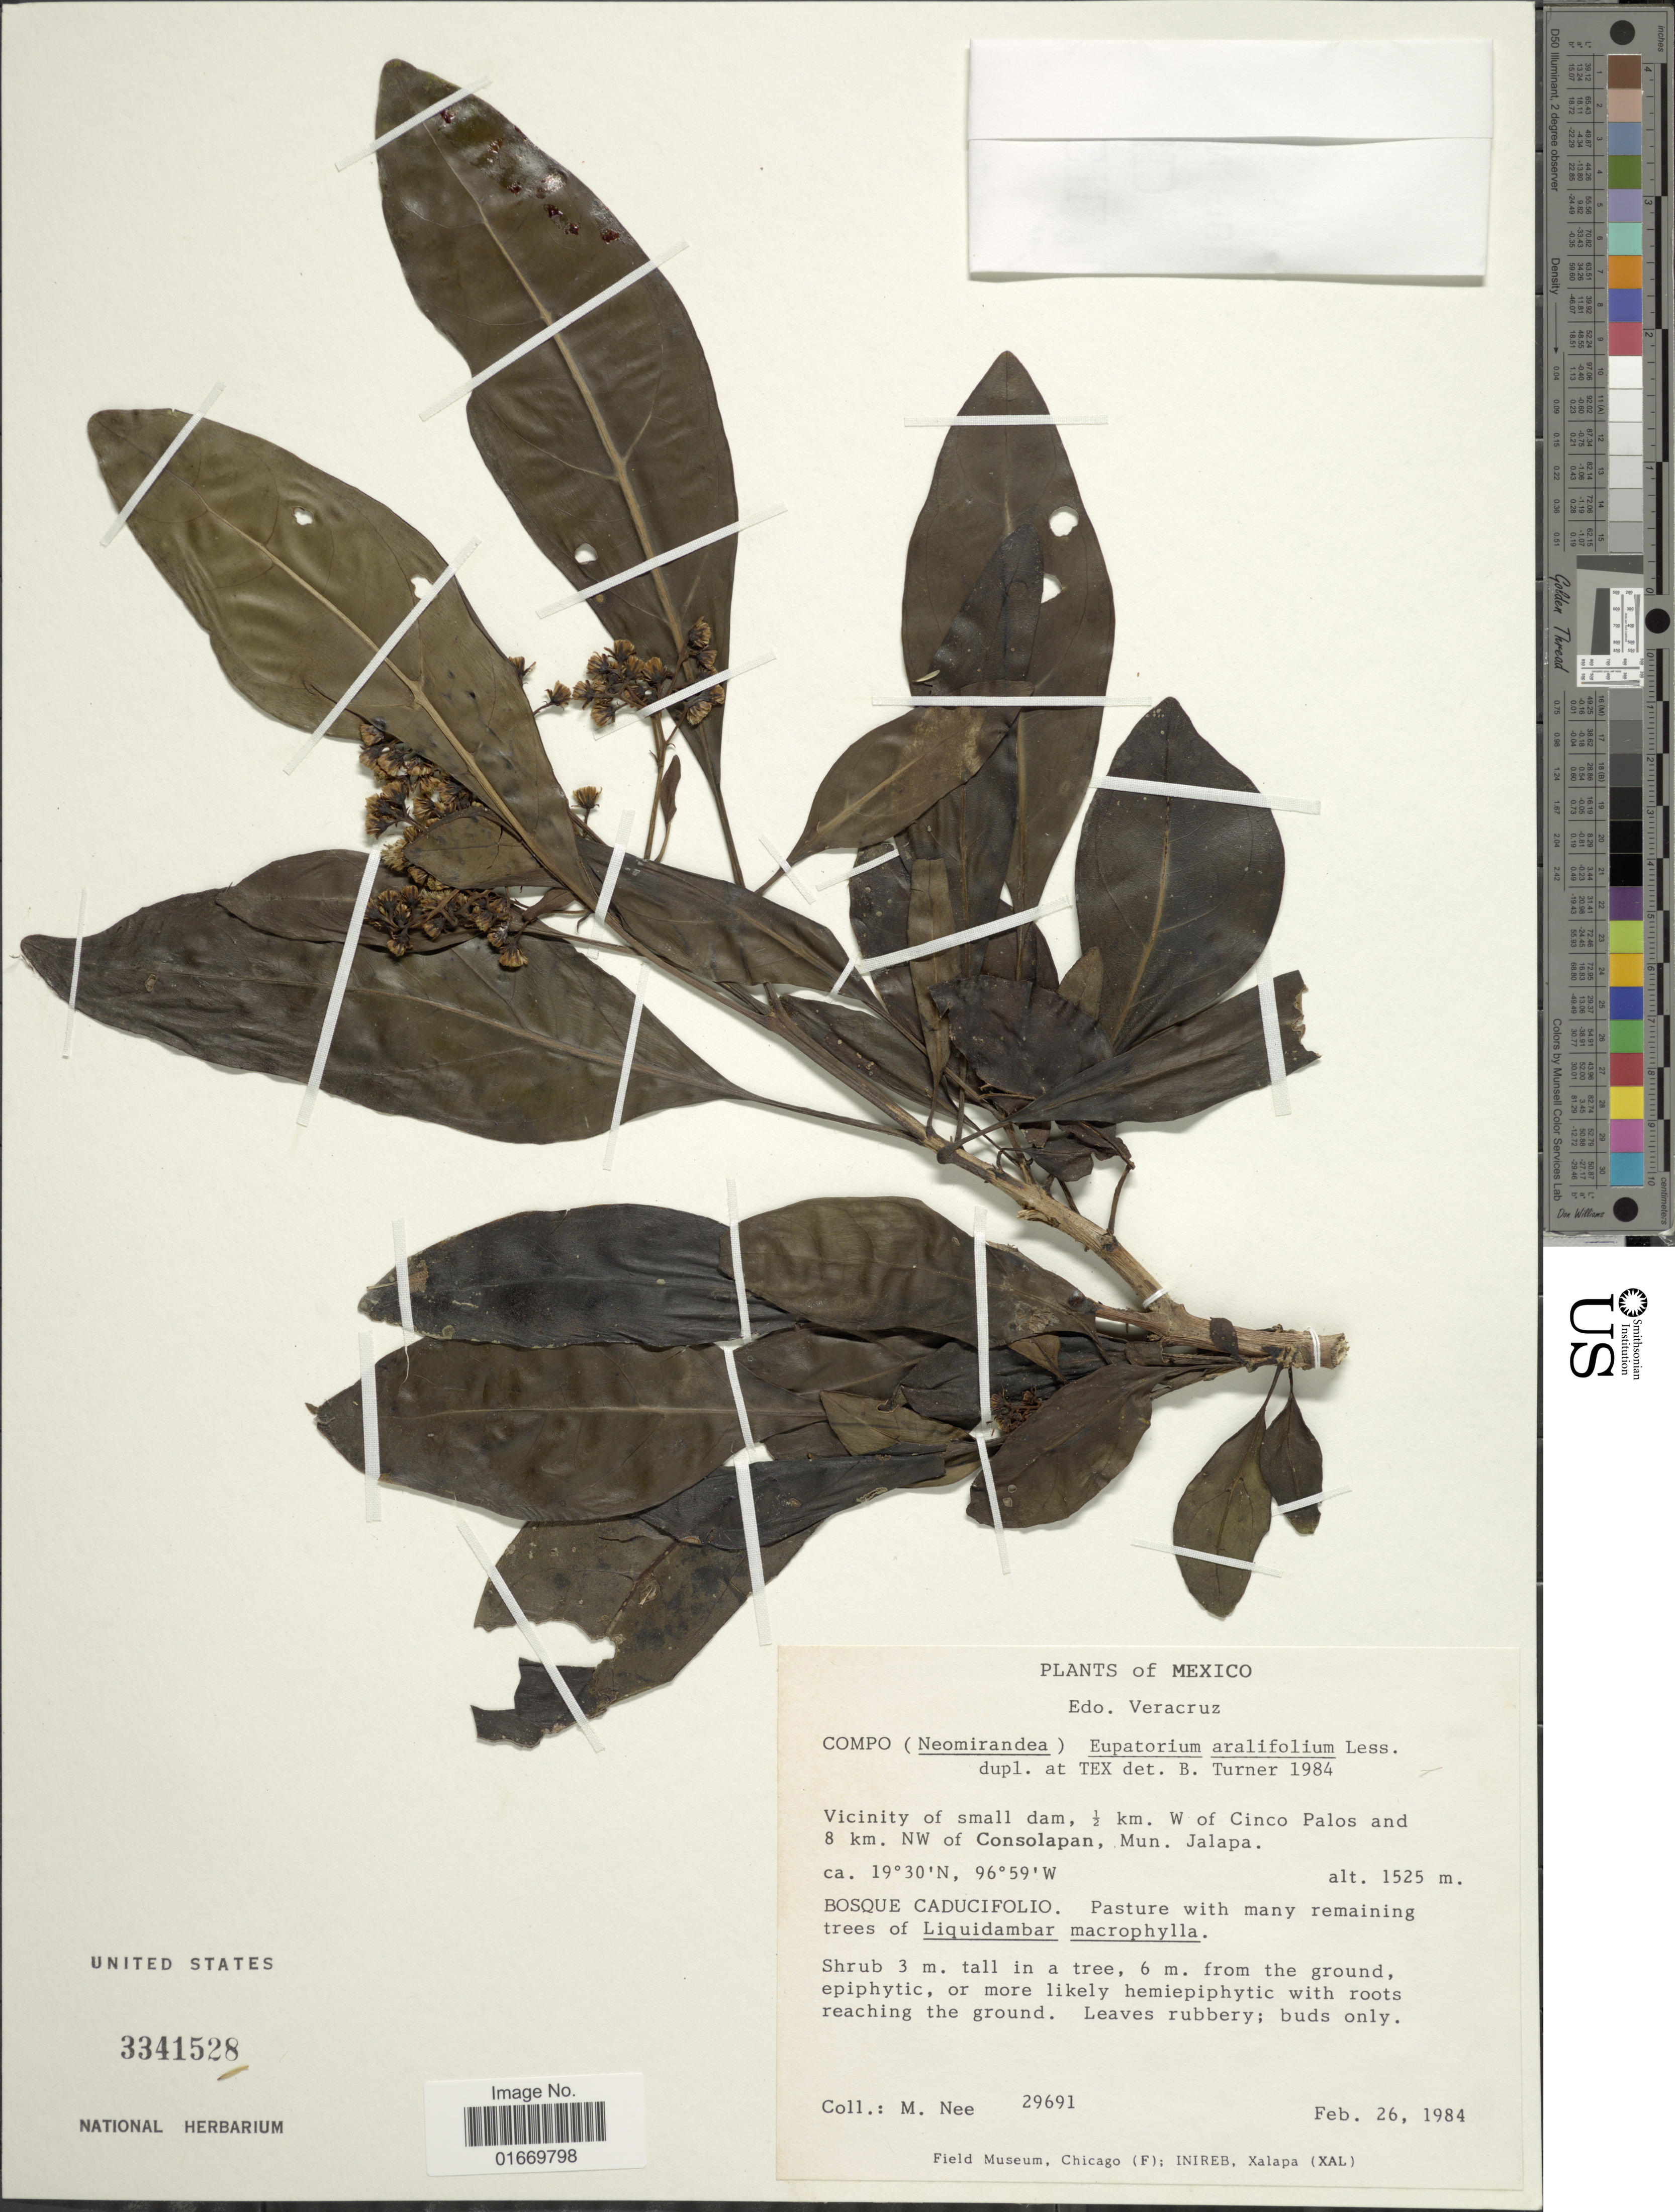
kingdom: Plantae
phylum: Tracheophyta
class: Magnoliopsida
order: Asterales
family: Asteraceae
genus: Neomirandea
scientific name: Neomirandea araliaefolia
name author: (Less.) R.M. King & H. Rob.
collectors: M. Nee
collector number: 29691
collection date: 1984-02-26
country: Mexico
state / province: Veracruz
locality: Edo. Veracruz, Vicinity of small dam, ½km W. of Cinco Palos and 8 km. NW of Consolapan, Mun. Jalapa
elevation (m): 1525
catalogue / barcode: US 3341528